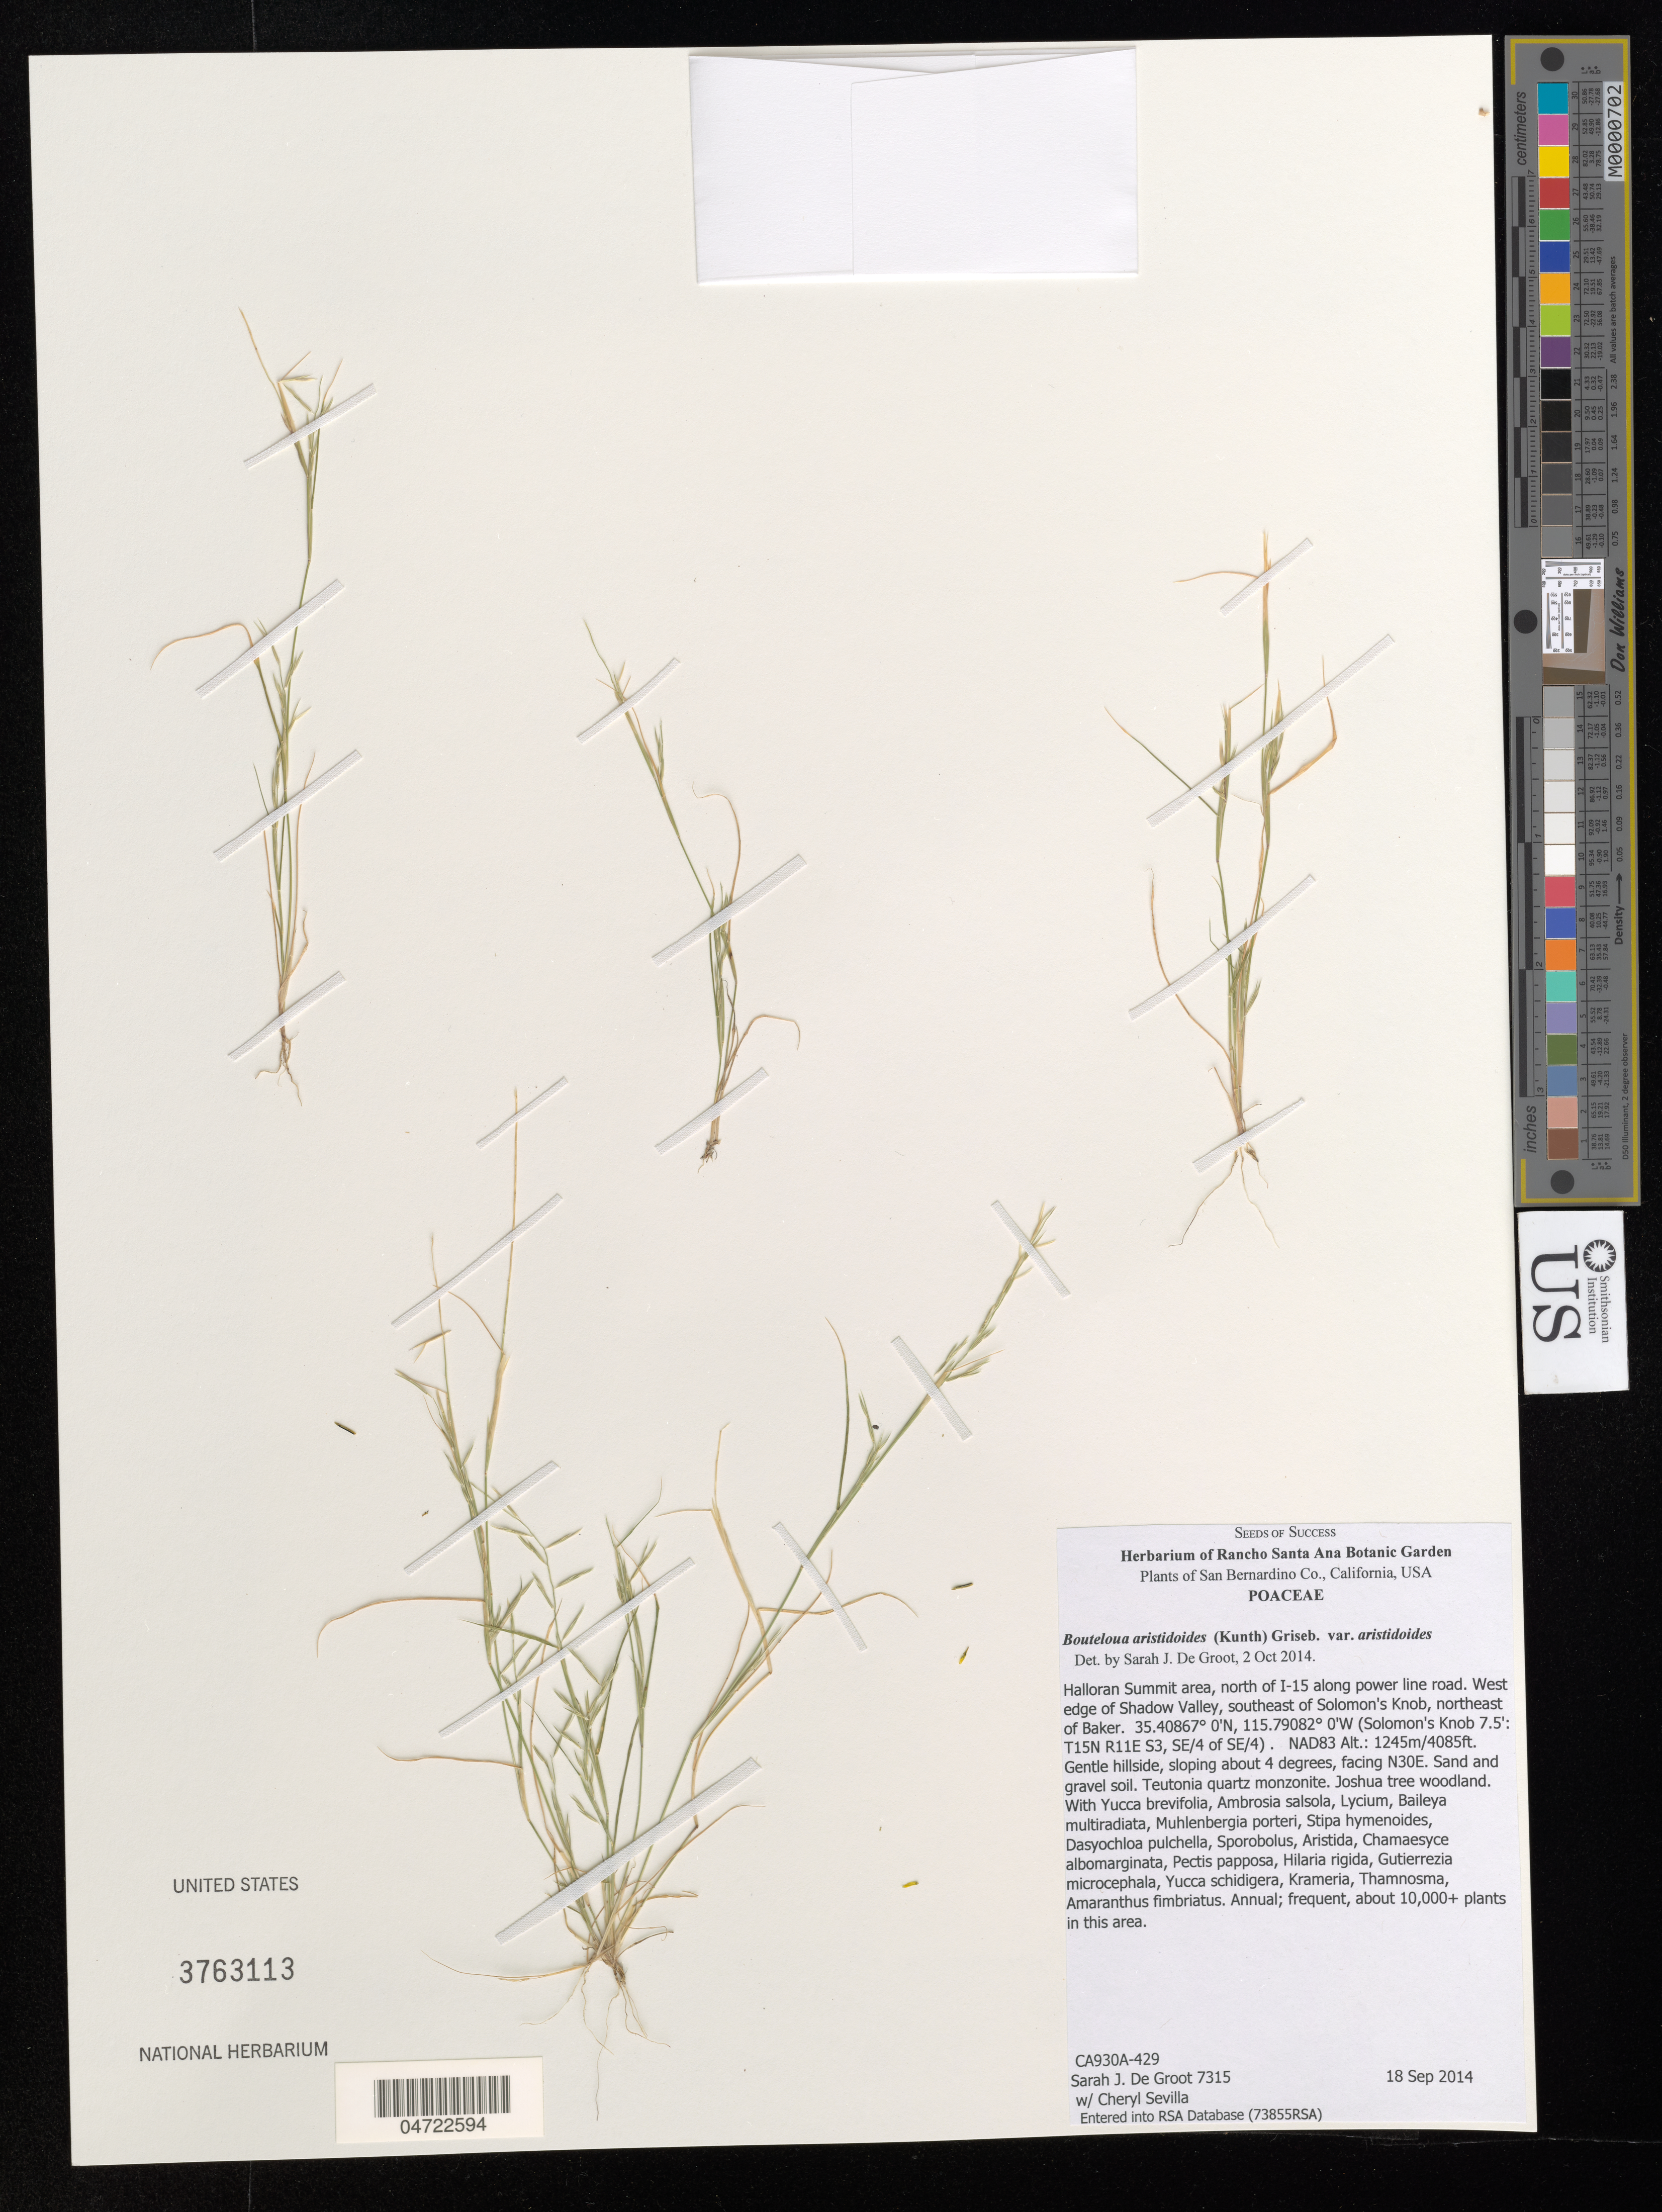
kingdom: Plantae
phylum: Tracheophyta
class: Liliopsida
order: Poales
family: Poaceae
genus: Bouteloua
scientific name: Bouteloua aristidoides var. aristidoides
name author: (Kunth) Griseb.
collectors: S. De Groot & C. Sevilla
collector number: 7315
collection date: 2014-09-18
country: United States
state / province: California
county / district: San Bernardino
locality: San Bernardino Co. Halloran Summit area, north of I-15 along power line road. West edge of Shadow Valley, southeast of Solomon's Knob, northeast of Baker. (Solomon's Knob 7.5': T15N R11E S3, SE/4 of SE/4). NAD83. Gentle hillside, sloping about 4 degrees, facing N30E.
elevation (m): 1245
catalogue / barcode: US 3763113